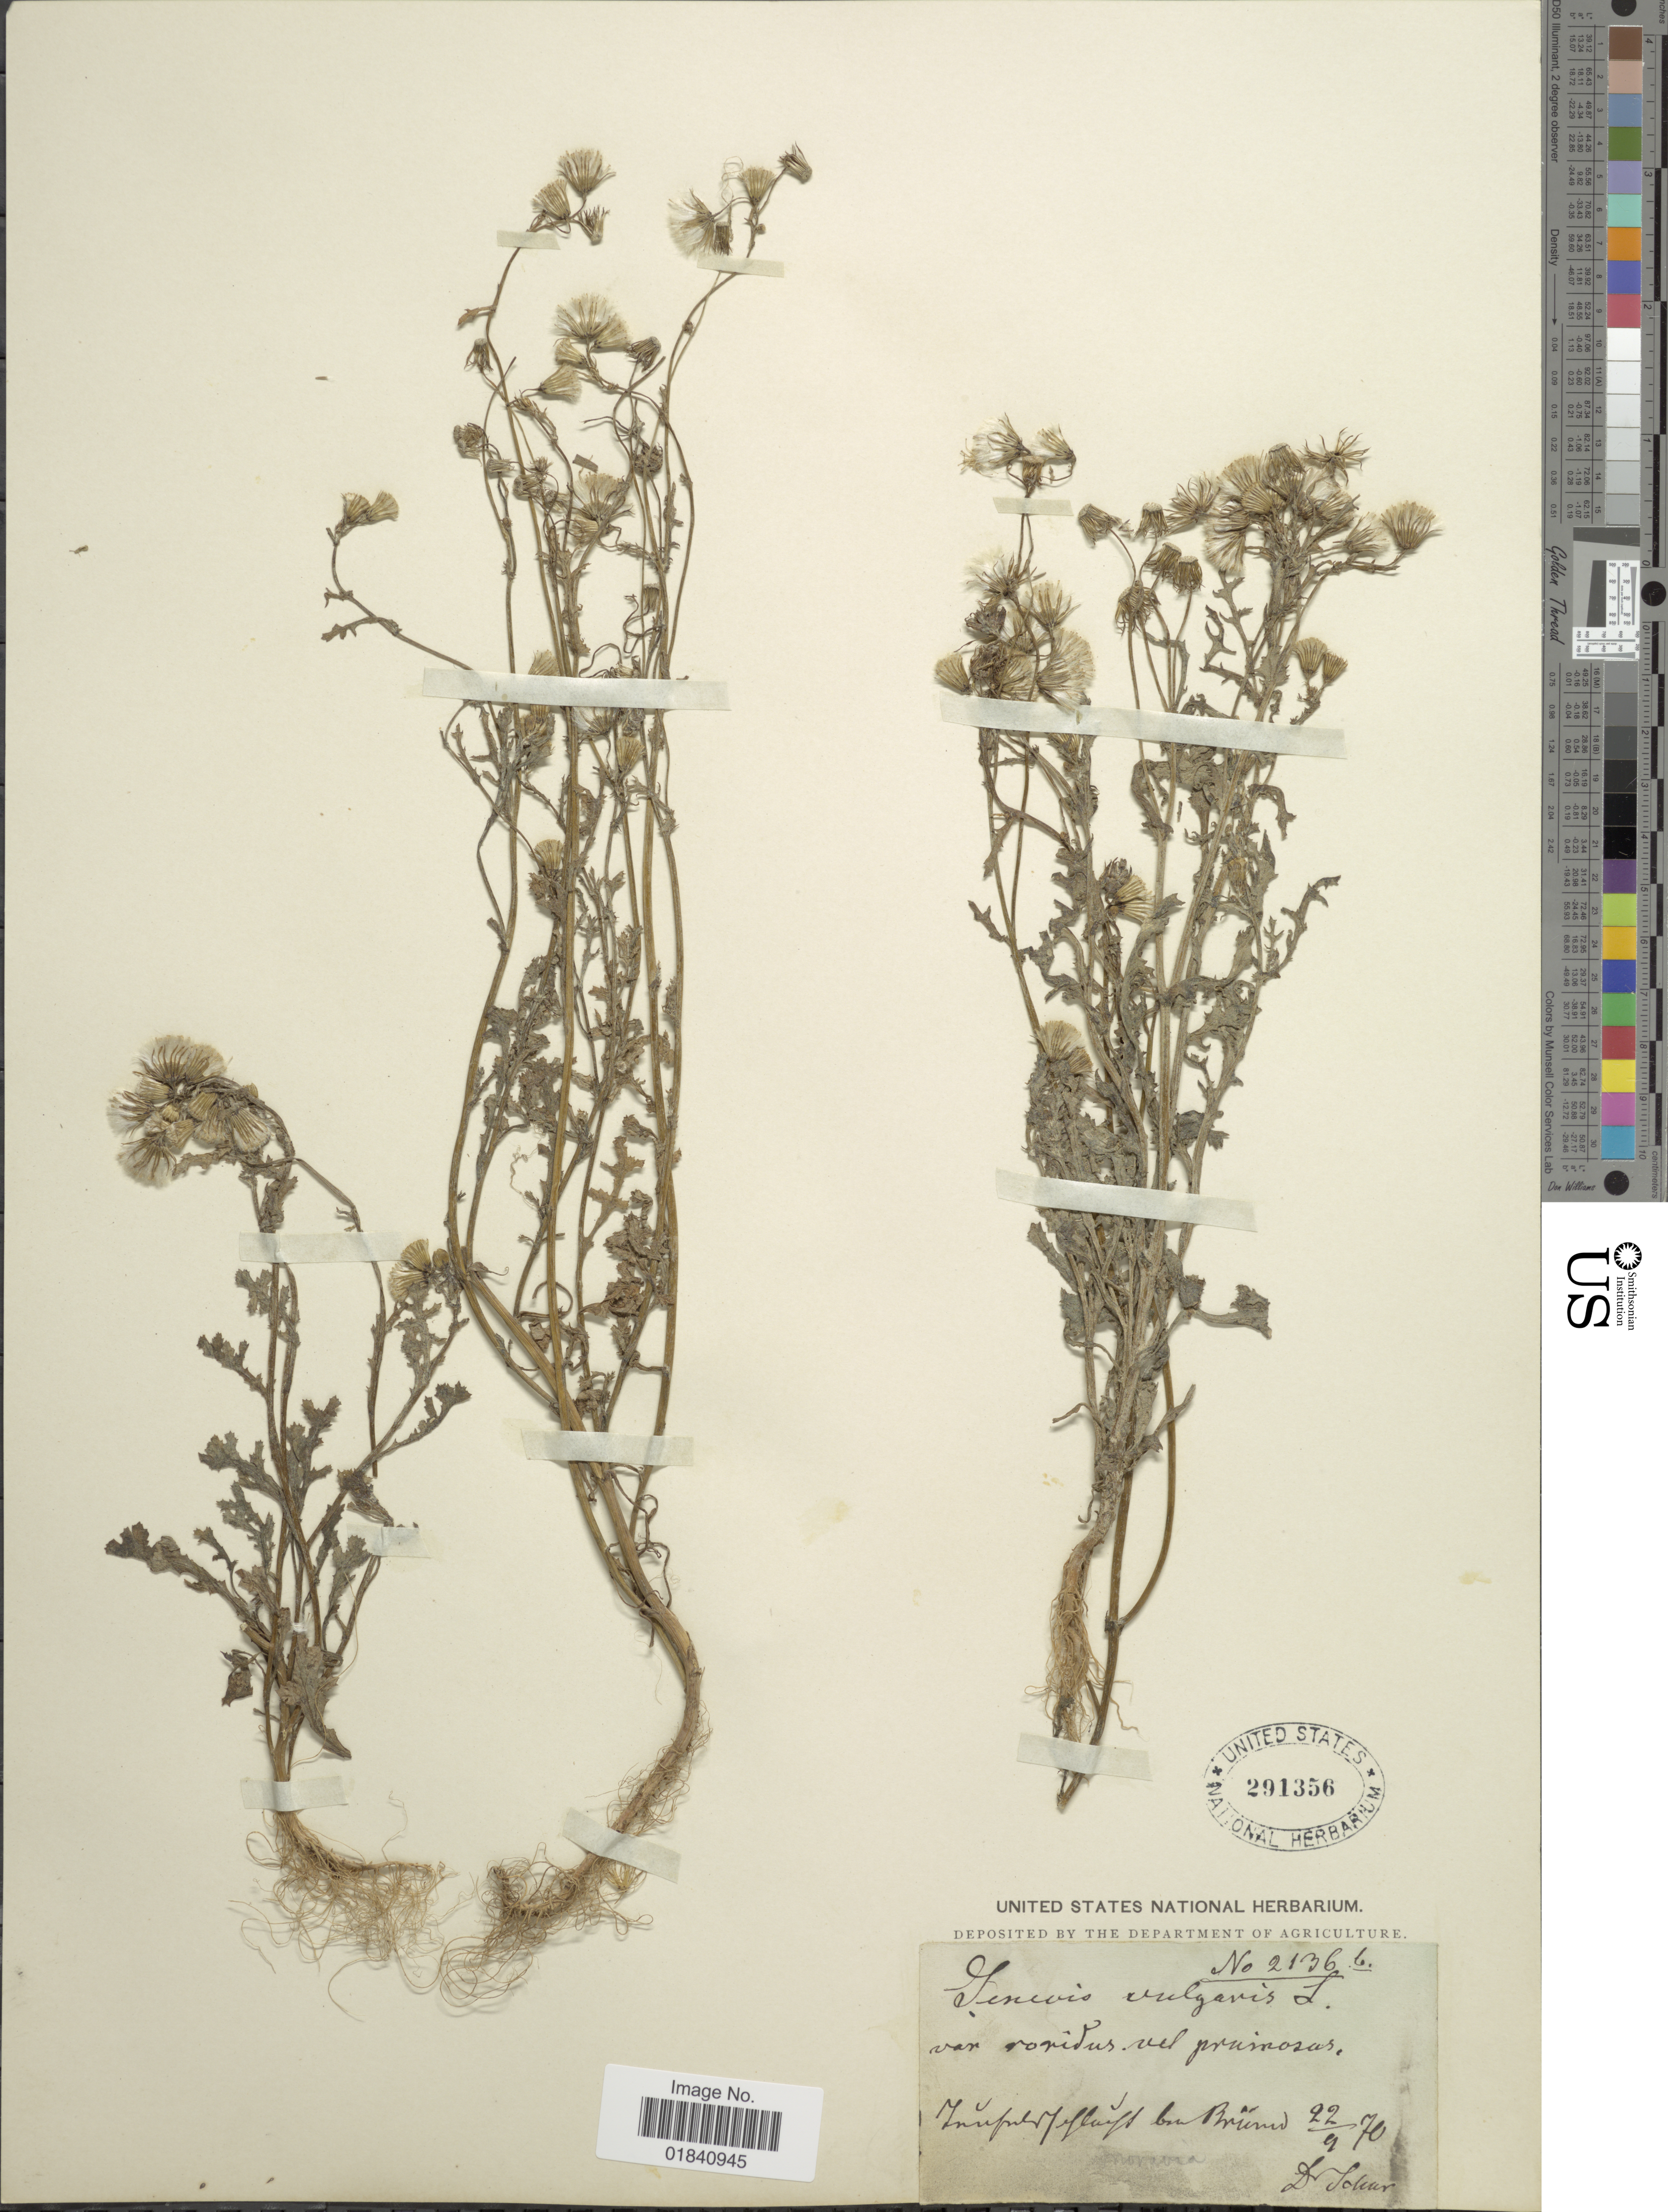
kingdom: Plantae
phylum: Tracheophyta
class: Magnoliopsida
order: Asterales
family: Asteraceae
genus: Senecio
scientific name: Senecio vulgaris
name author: L.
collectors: Schur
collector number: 2136b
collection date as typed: Transcribed d/m/y: 22/9/70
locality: Zunupusfylays bei Bruner [interpreted]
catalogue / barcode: US 291356